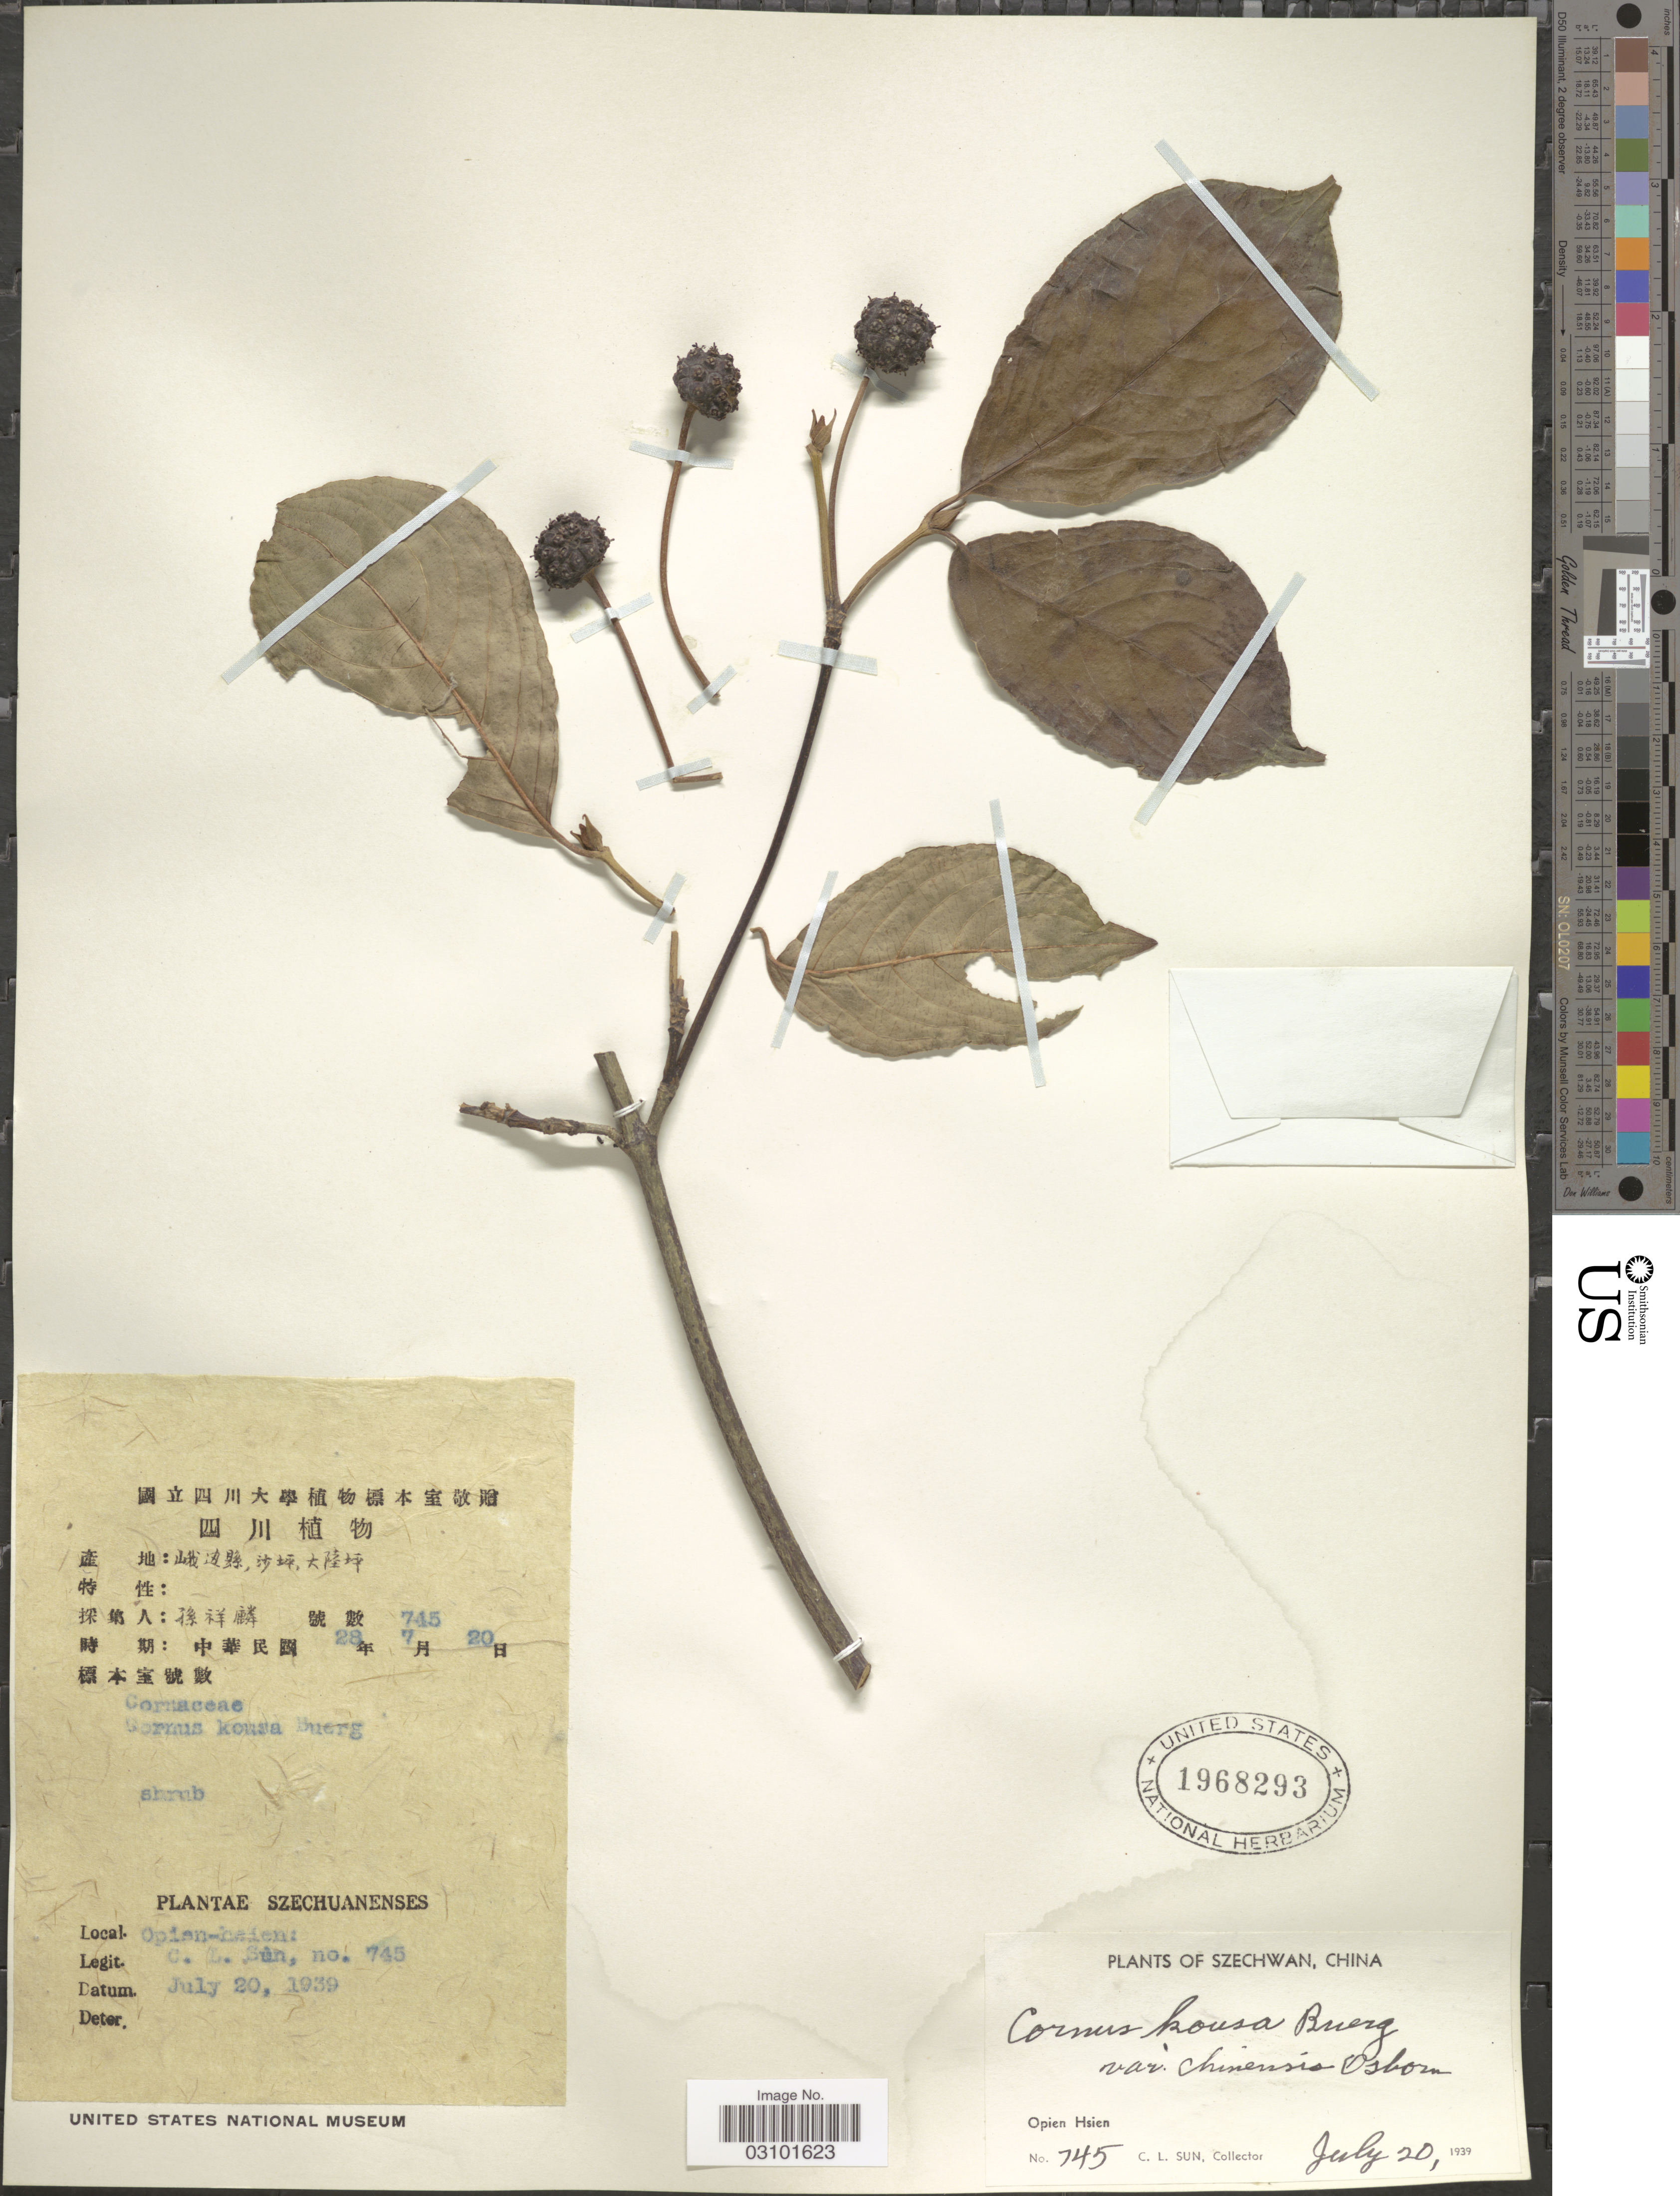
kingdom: Plantae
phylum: Tracheophyta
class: Magnoliopsida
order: Cornales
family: Cornaceae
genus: Cornus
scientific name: Cornus kousa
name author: F. Buerger ex Miq.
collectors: C. Sun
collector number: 745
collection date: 1939-07-20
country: China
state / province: Sichuan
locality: Szechwan, Opien Hsien.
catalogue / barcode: US 1968293